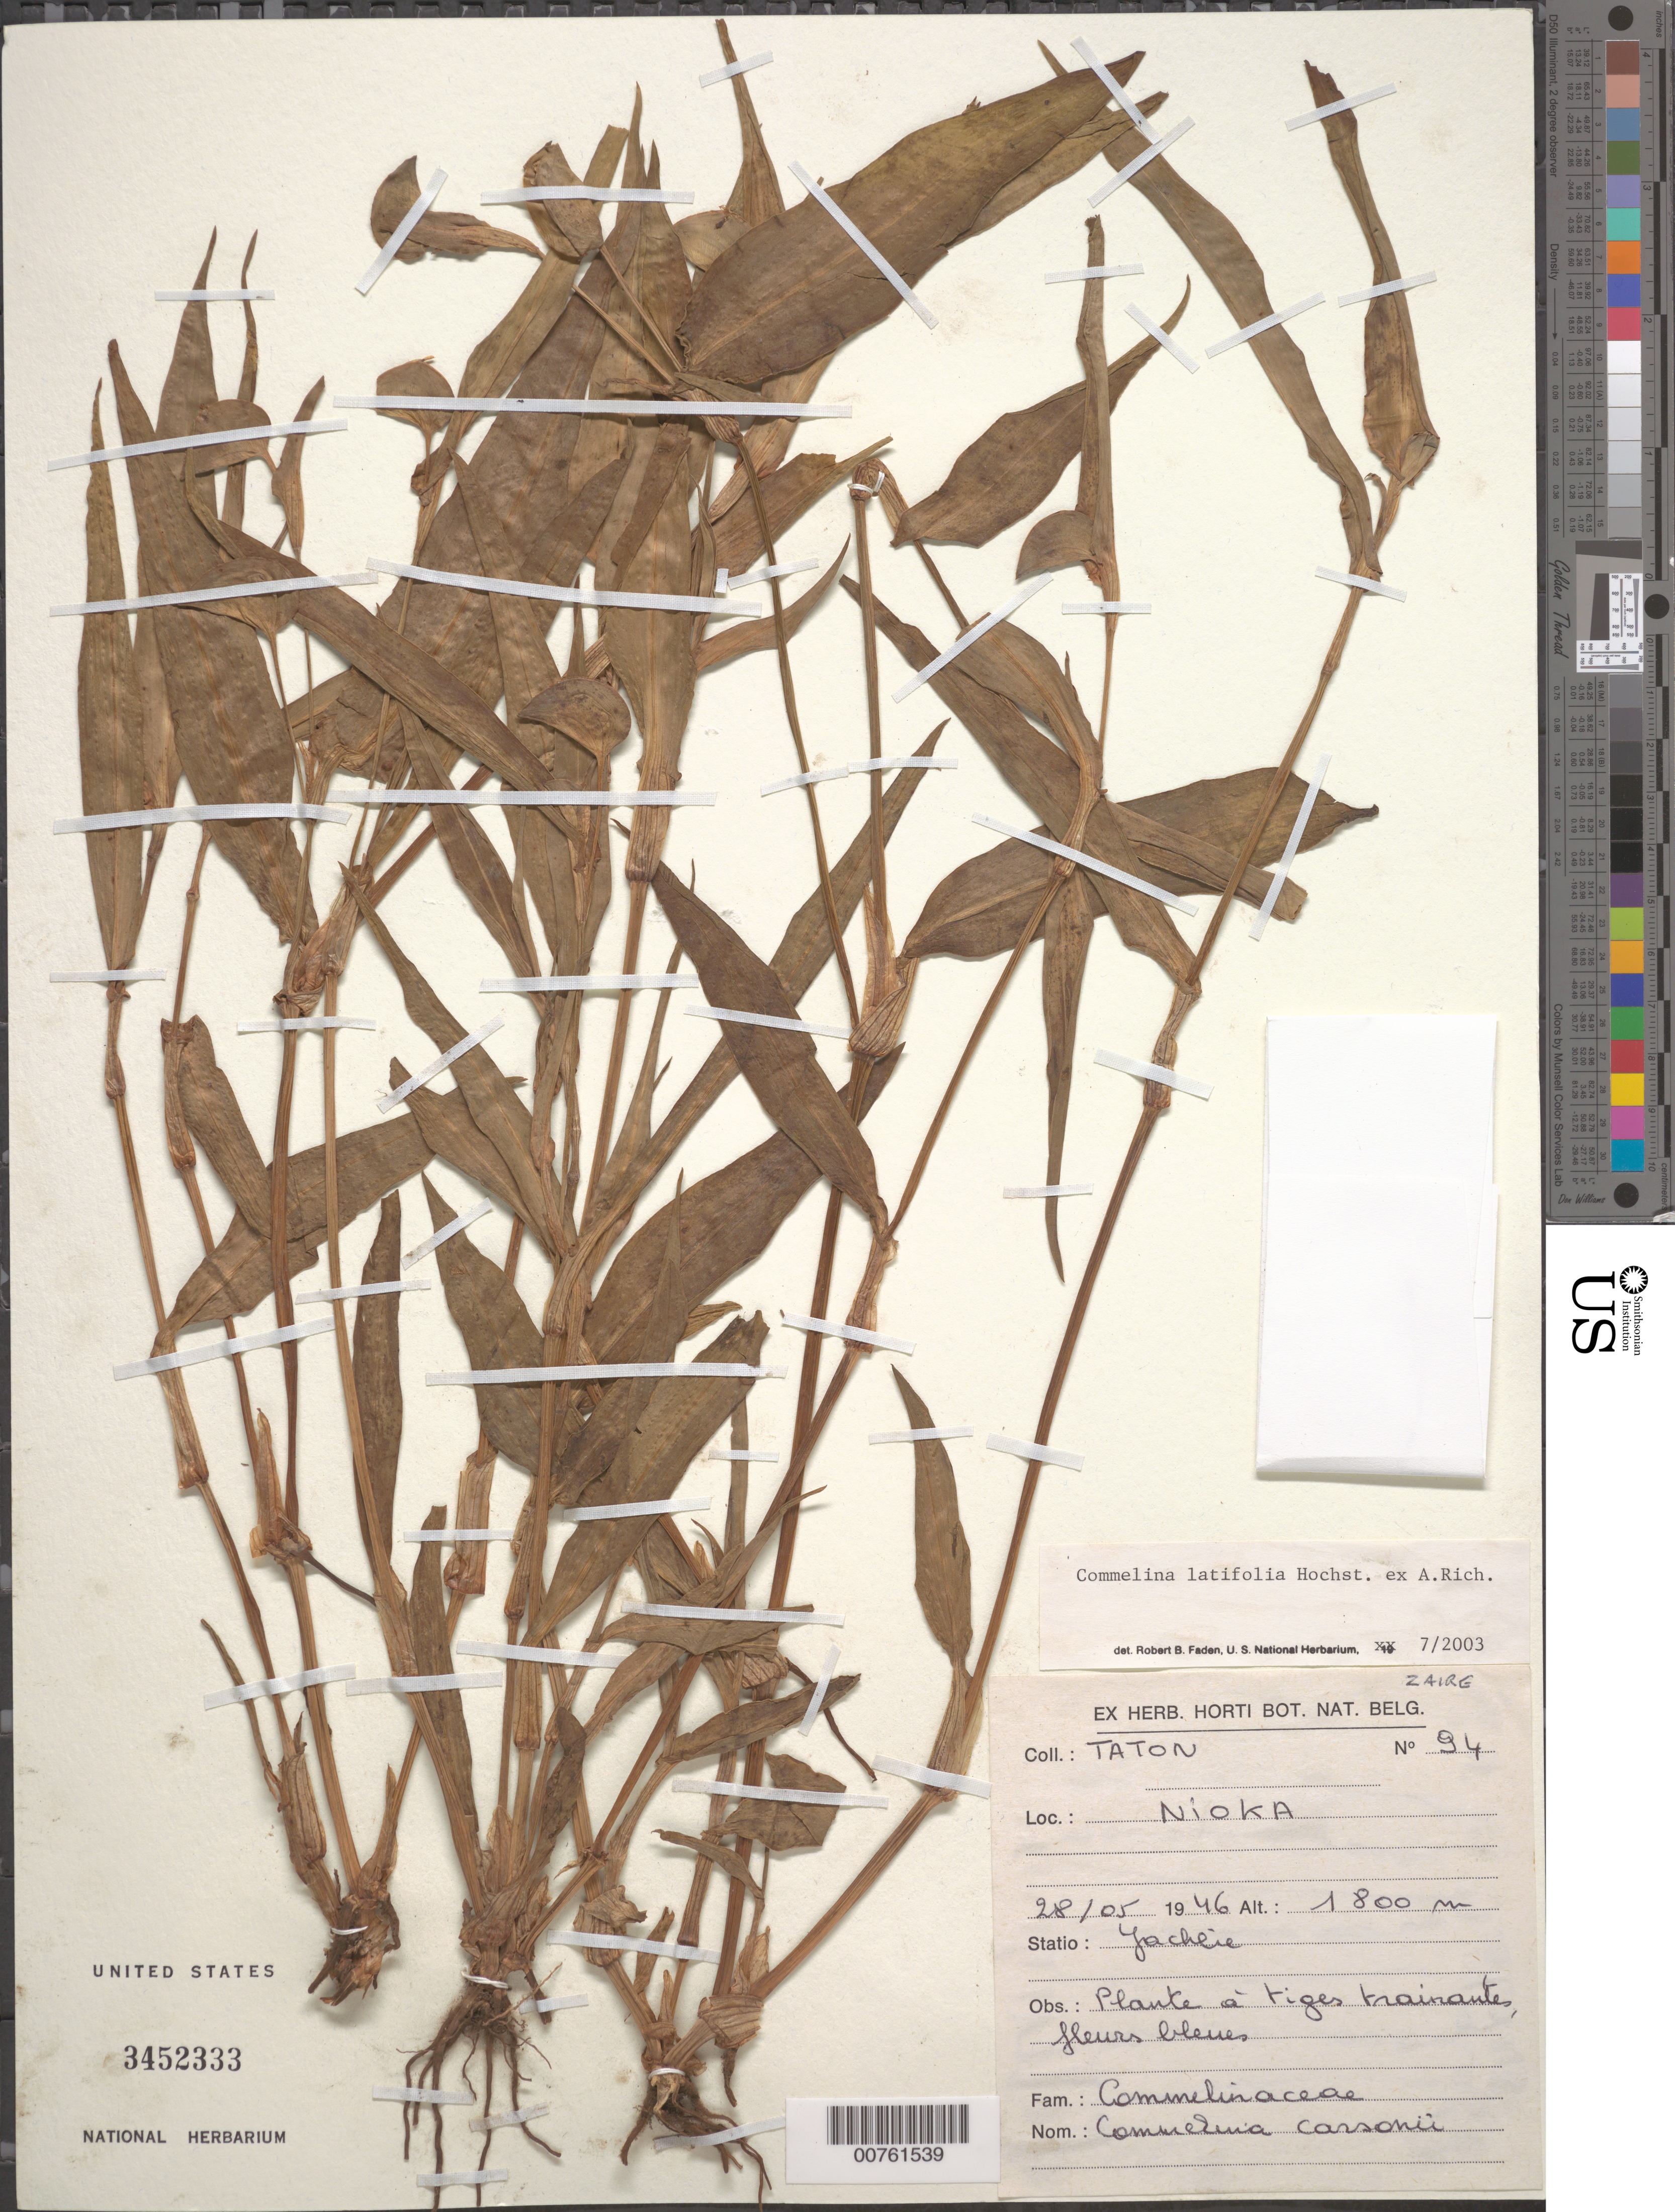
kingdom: Plantae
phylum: Tracheophyta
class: Liliopsida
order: Commelinales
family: Commelinaceae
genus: Commelina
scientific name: Commelina latifolia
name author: Hochst. ex A. Rich.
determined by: Faden, Robert B., (US), Smithsonian Institution - National Museum of Natural History (UNITED STATES)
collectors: A. Taton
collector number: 94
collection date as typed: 28 May 1946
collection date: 1946-05-28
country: Congo, Democratic Republic of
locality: Nioka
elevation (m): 1800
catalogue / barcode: US 3452333